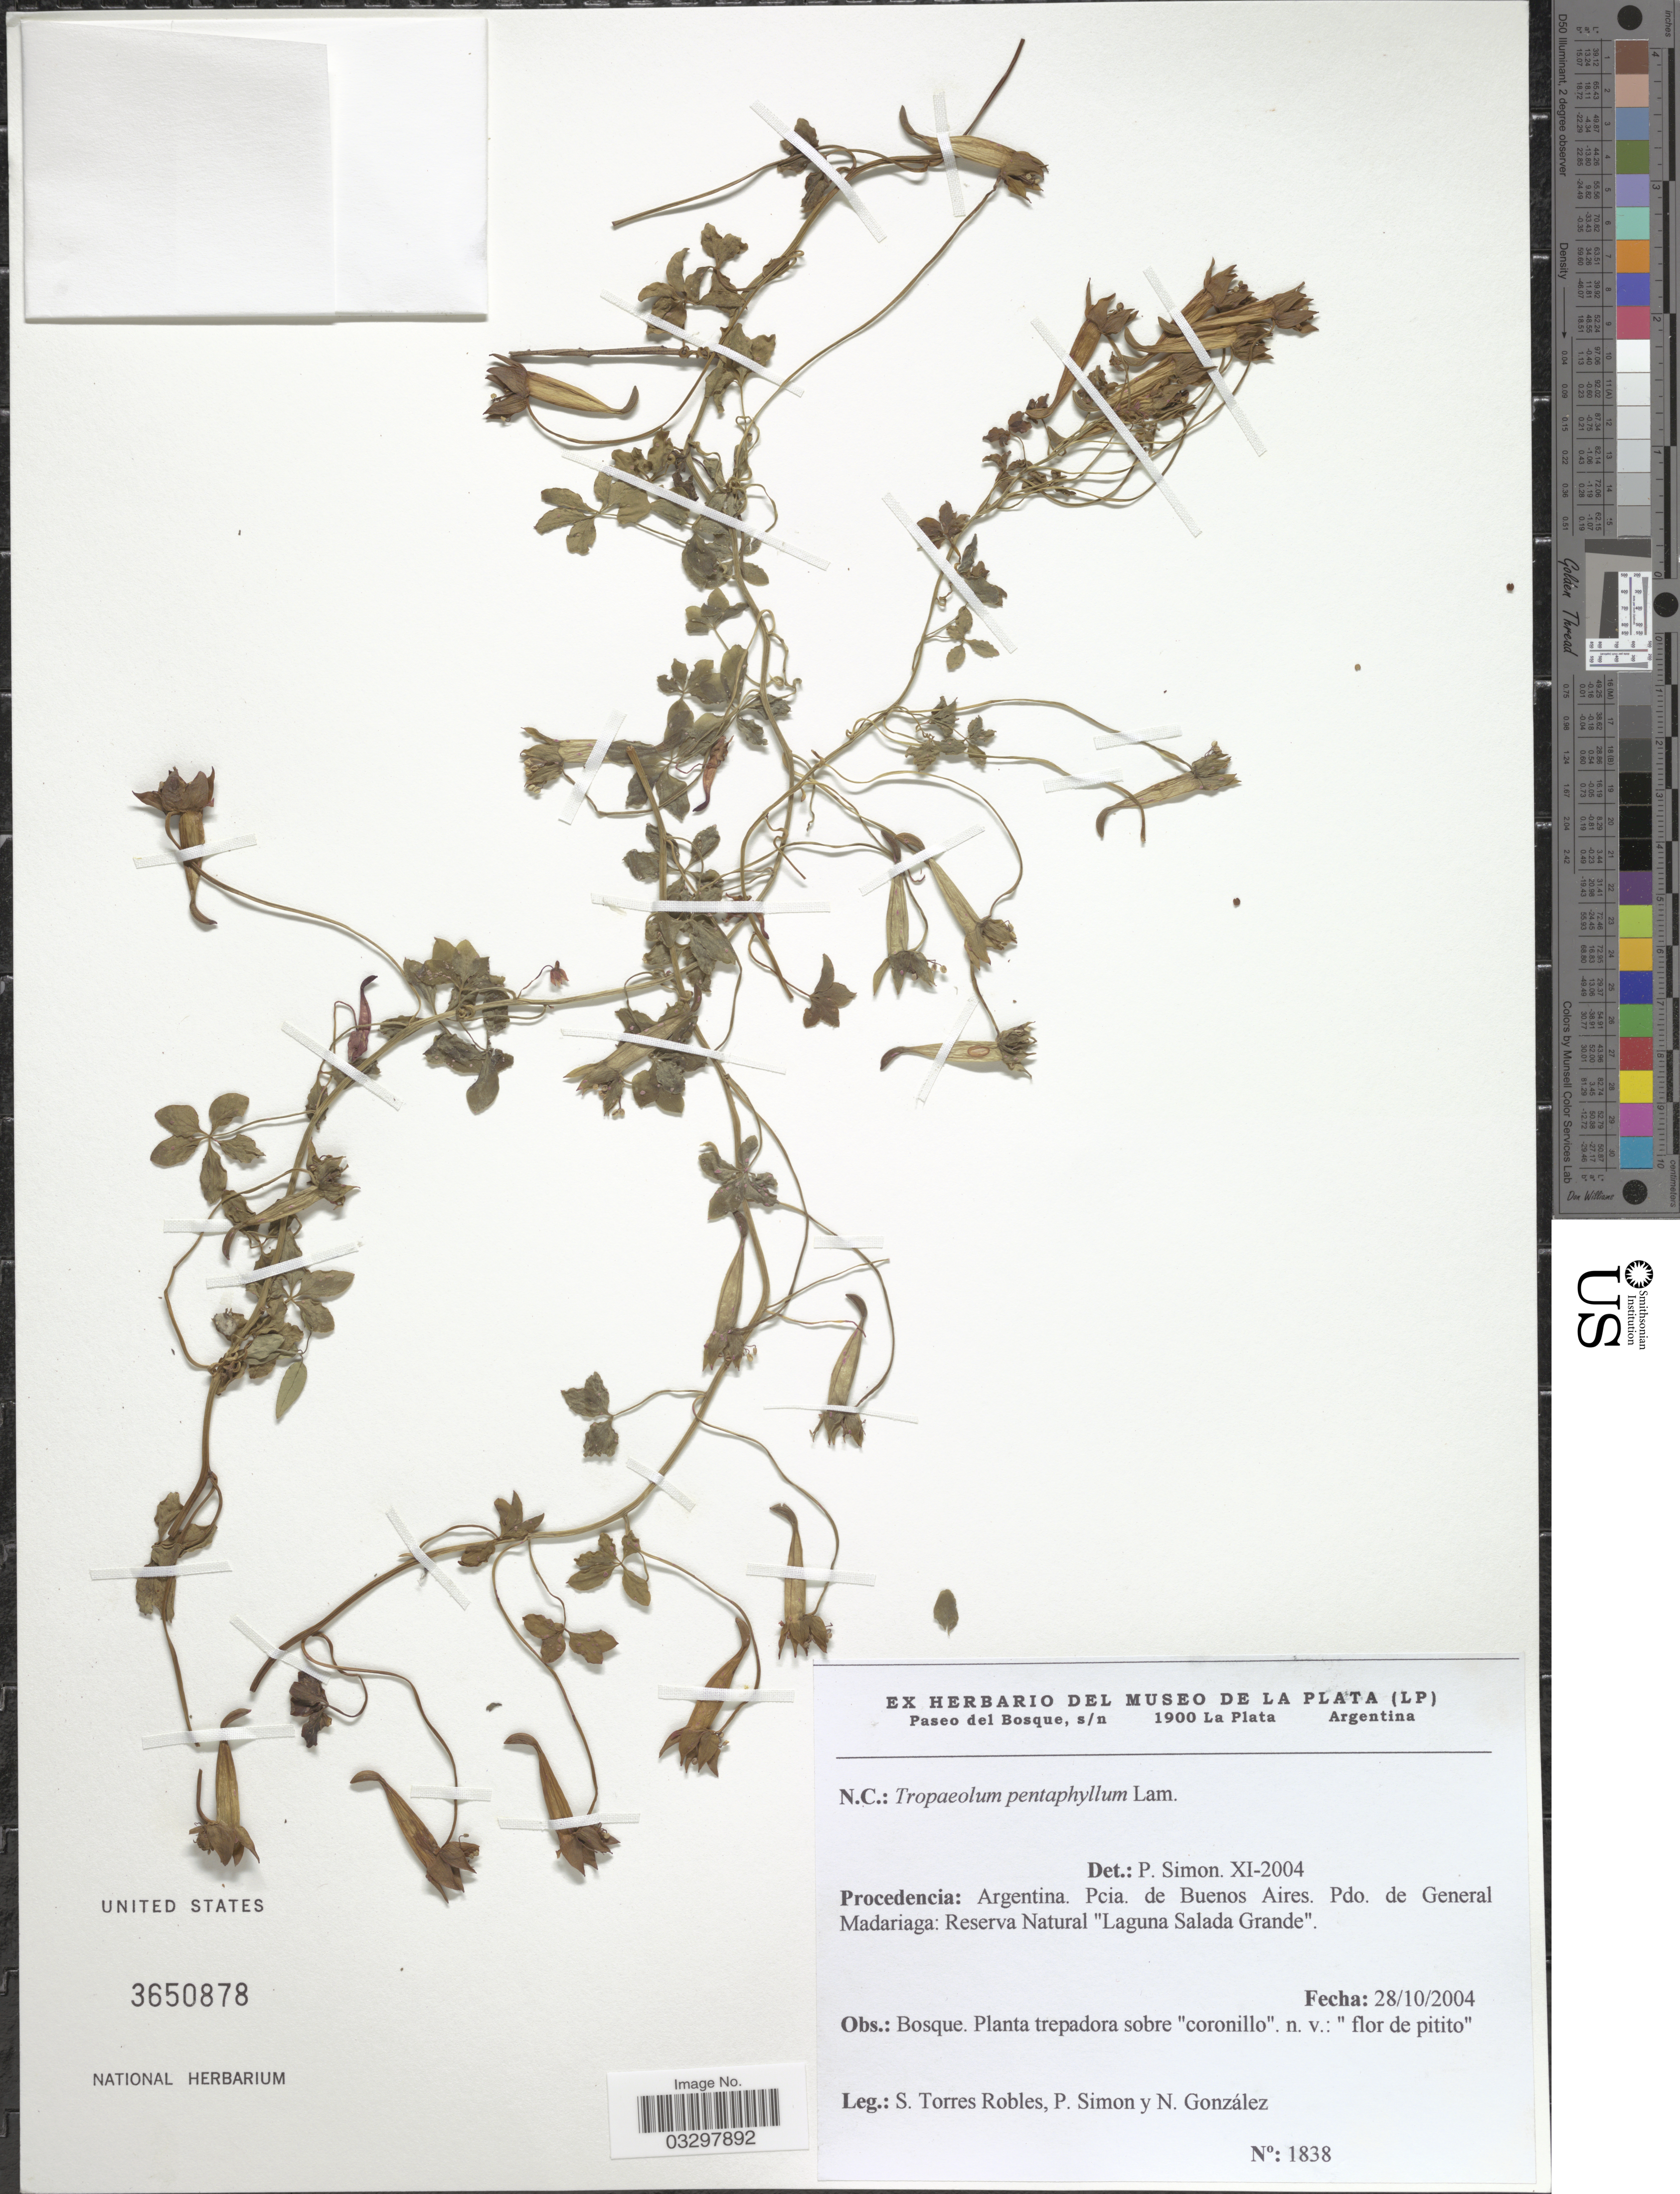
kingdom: Plantae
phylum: Tracheophyta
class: Magnoliopsida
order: Brassicales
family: Tropaeolaceae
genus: Tropaeolum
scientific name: Tropaeolum pentaphyllum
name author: Lam.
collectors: S. Torres Robles, P. Simon & N. Gonzalez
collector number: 1838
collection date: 2004-10-28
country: Argentina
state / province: Buenos Aires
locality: Procedencia: Argentina. Pcia. de Buenos Aires. Pdo. de General Madariaga: Reserva Natural "Laguna Salada Grande".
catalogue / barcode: US 3650878